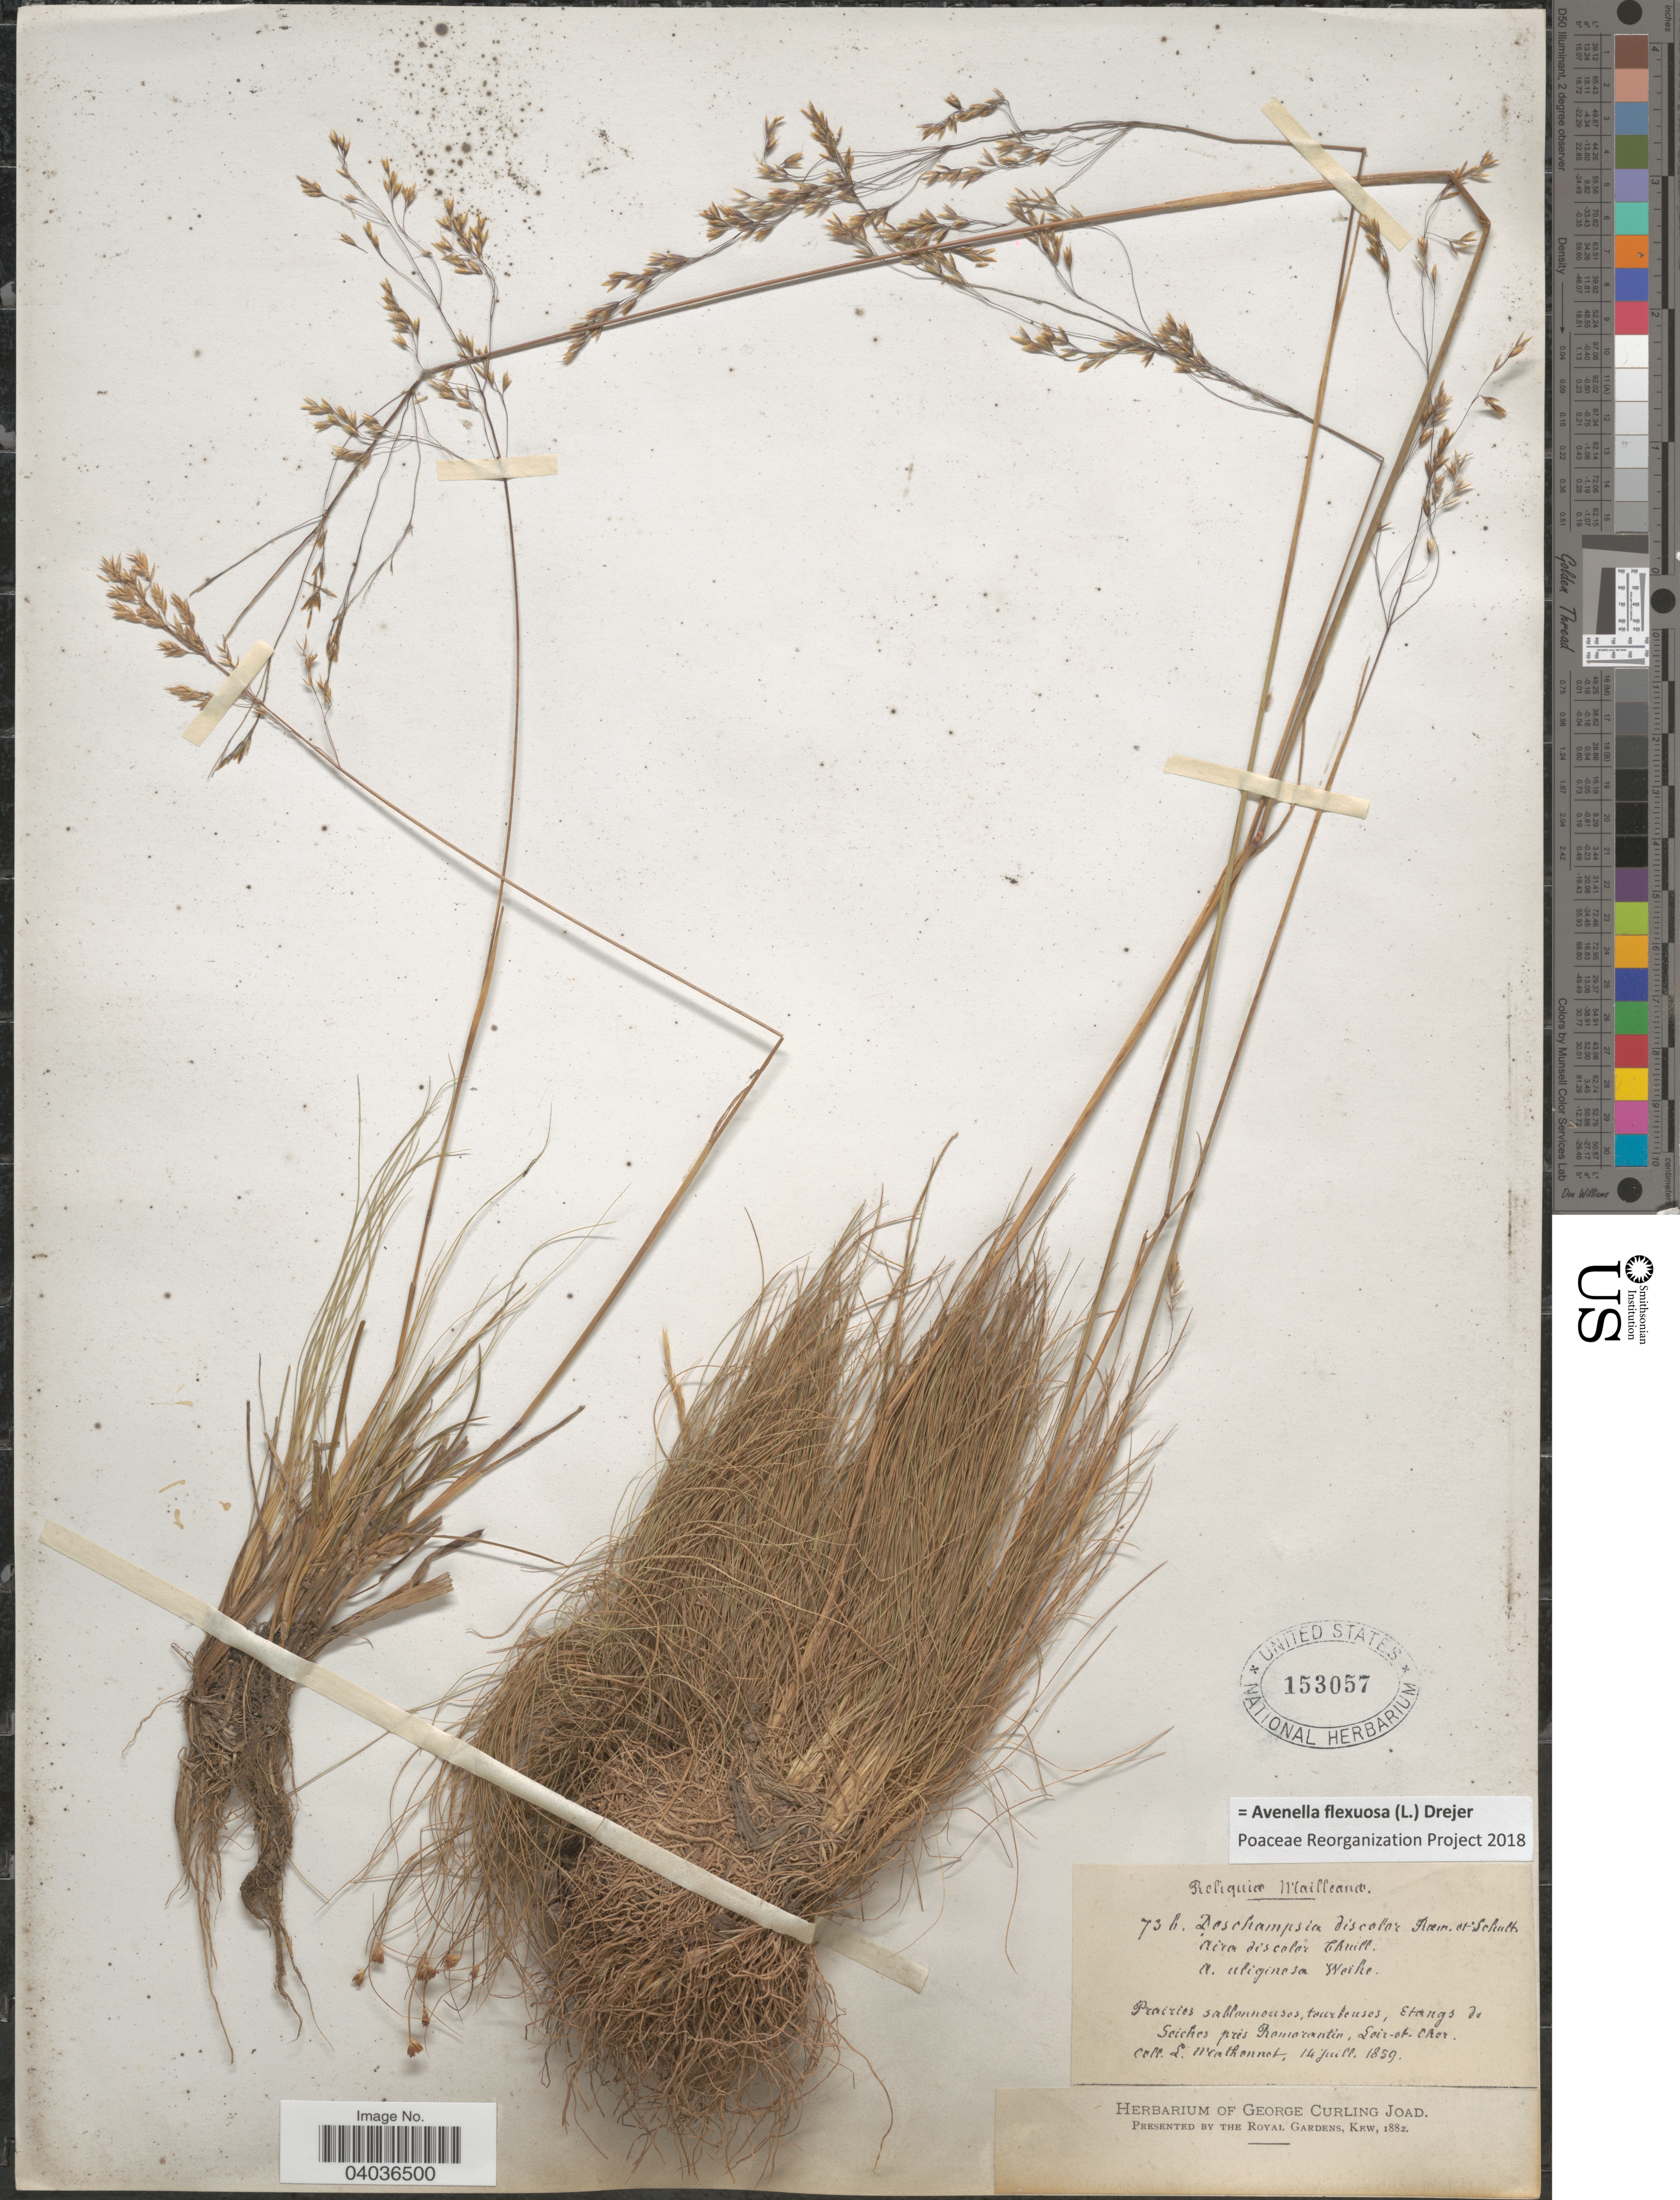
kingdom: Plantae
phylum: Tracheophyta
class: Liliopsida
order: Poales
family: Poaceae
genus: Avenella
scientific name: Avenella flexuosa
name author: (L.) Drejer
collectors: L. Mathonnet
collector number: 73b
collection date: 1859-07-14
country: France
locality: Prairies sablonneuses, tourbeuses, Etangs do Seiches près Romorantin, Loir-et-Cher.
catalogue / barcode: US 153057